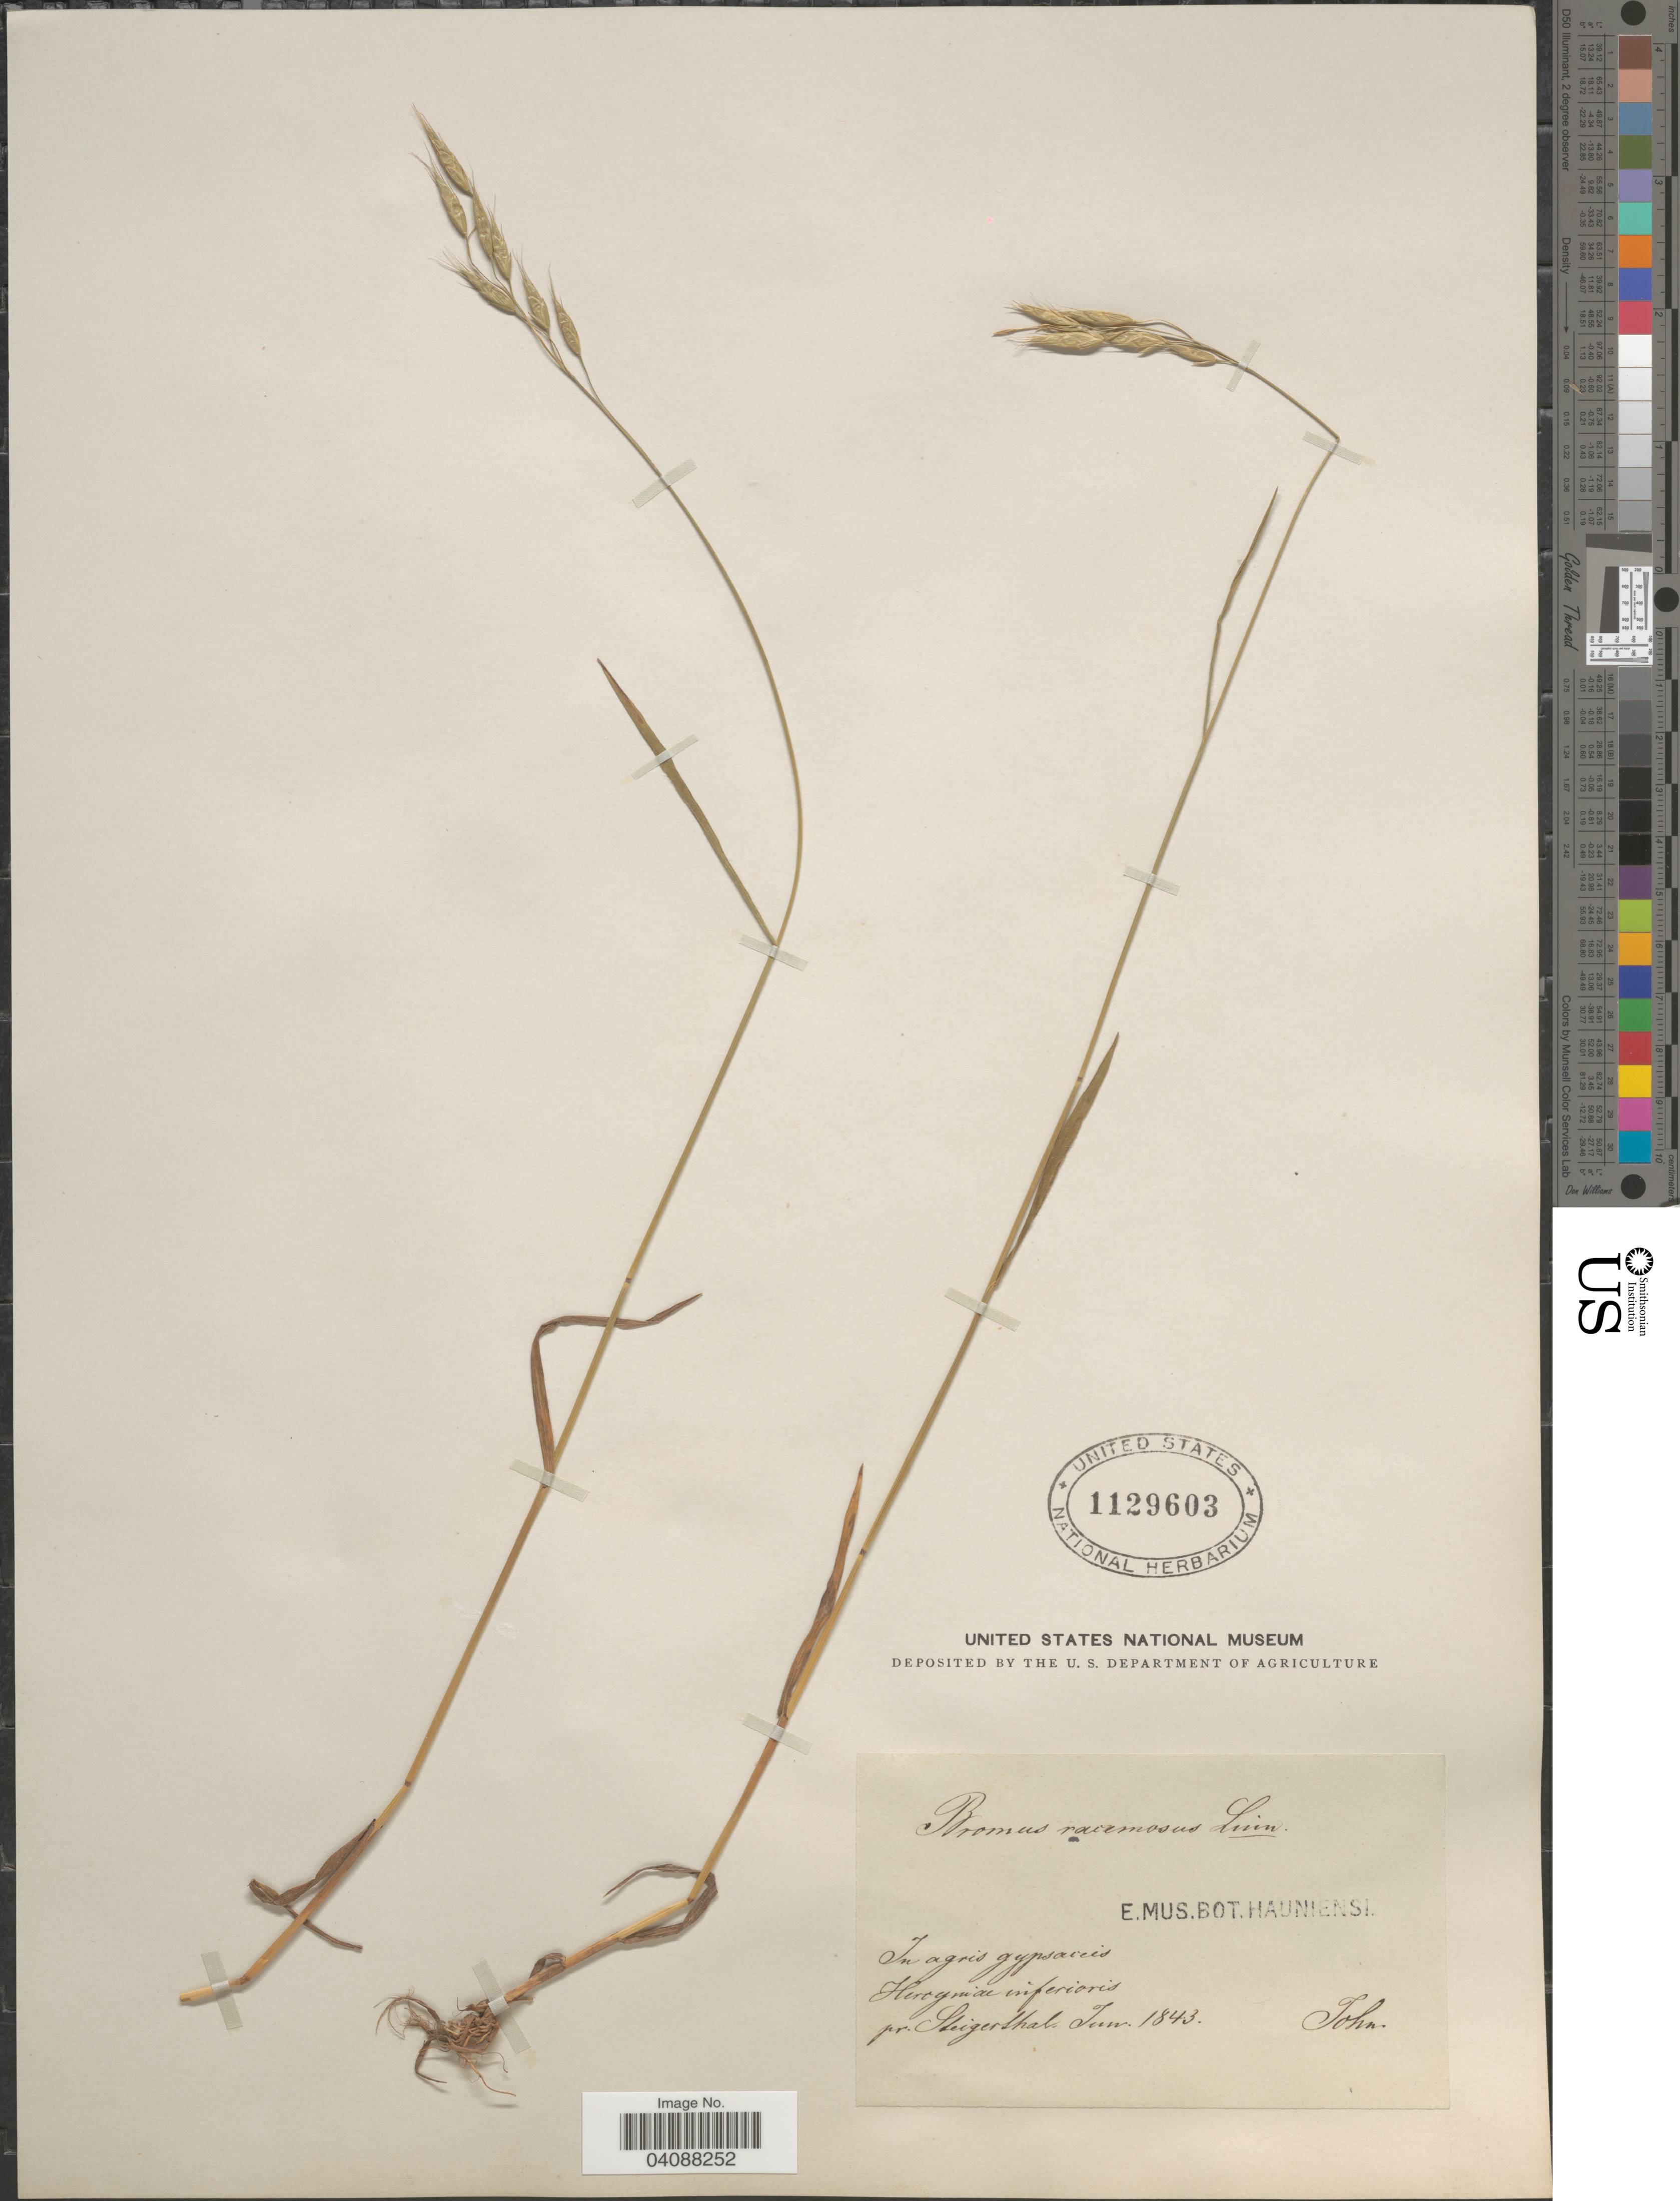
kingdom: Plantae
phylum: Tracheophyta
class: Liliopsida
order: Poales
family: Poaceae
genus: Bromus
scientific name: Bromus racemosus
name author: L.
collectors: -. John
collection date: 1843-06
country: Germany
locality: Hercyniae inferioris pr. Steigerthal.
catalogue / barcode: US 1129603